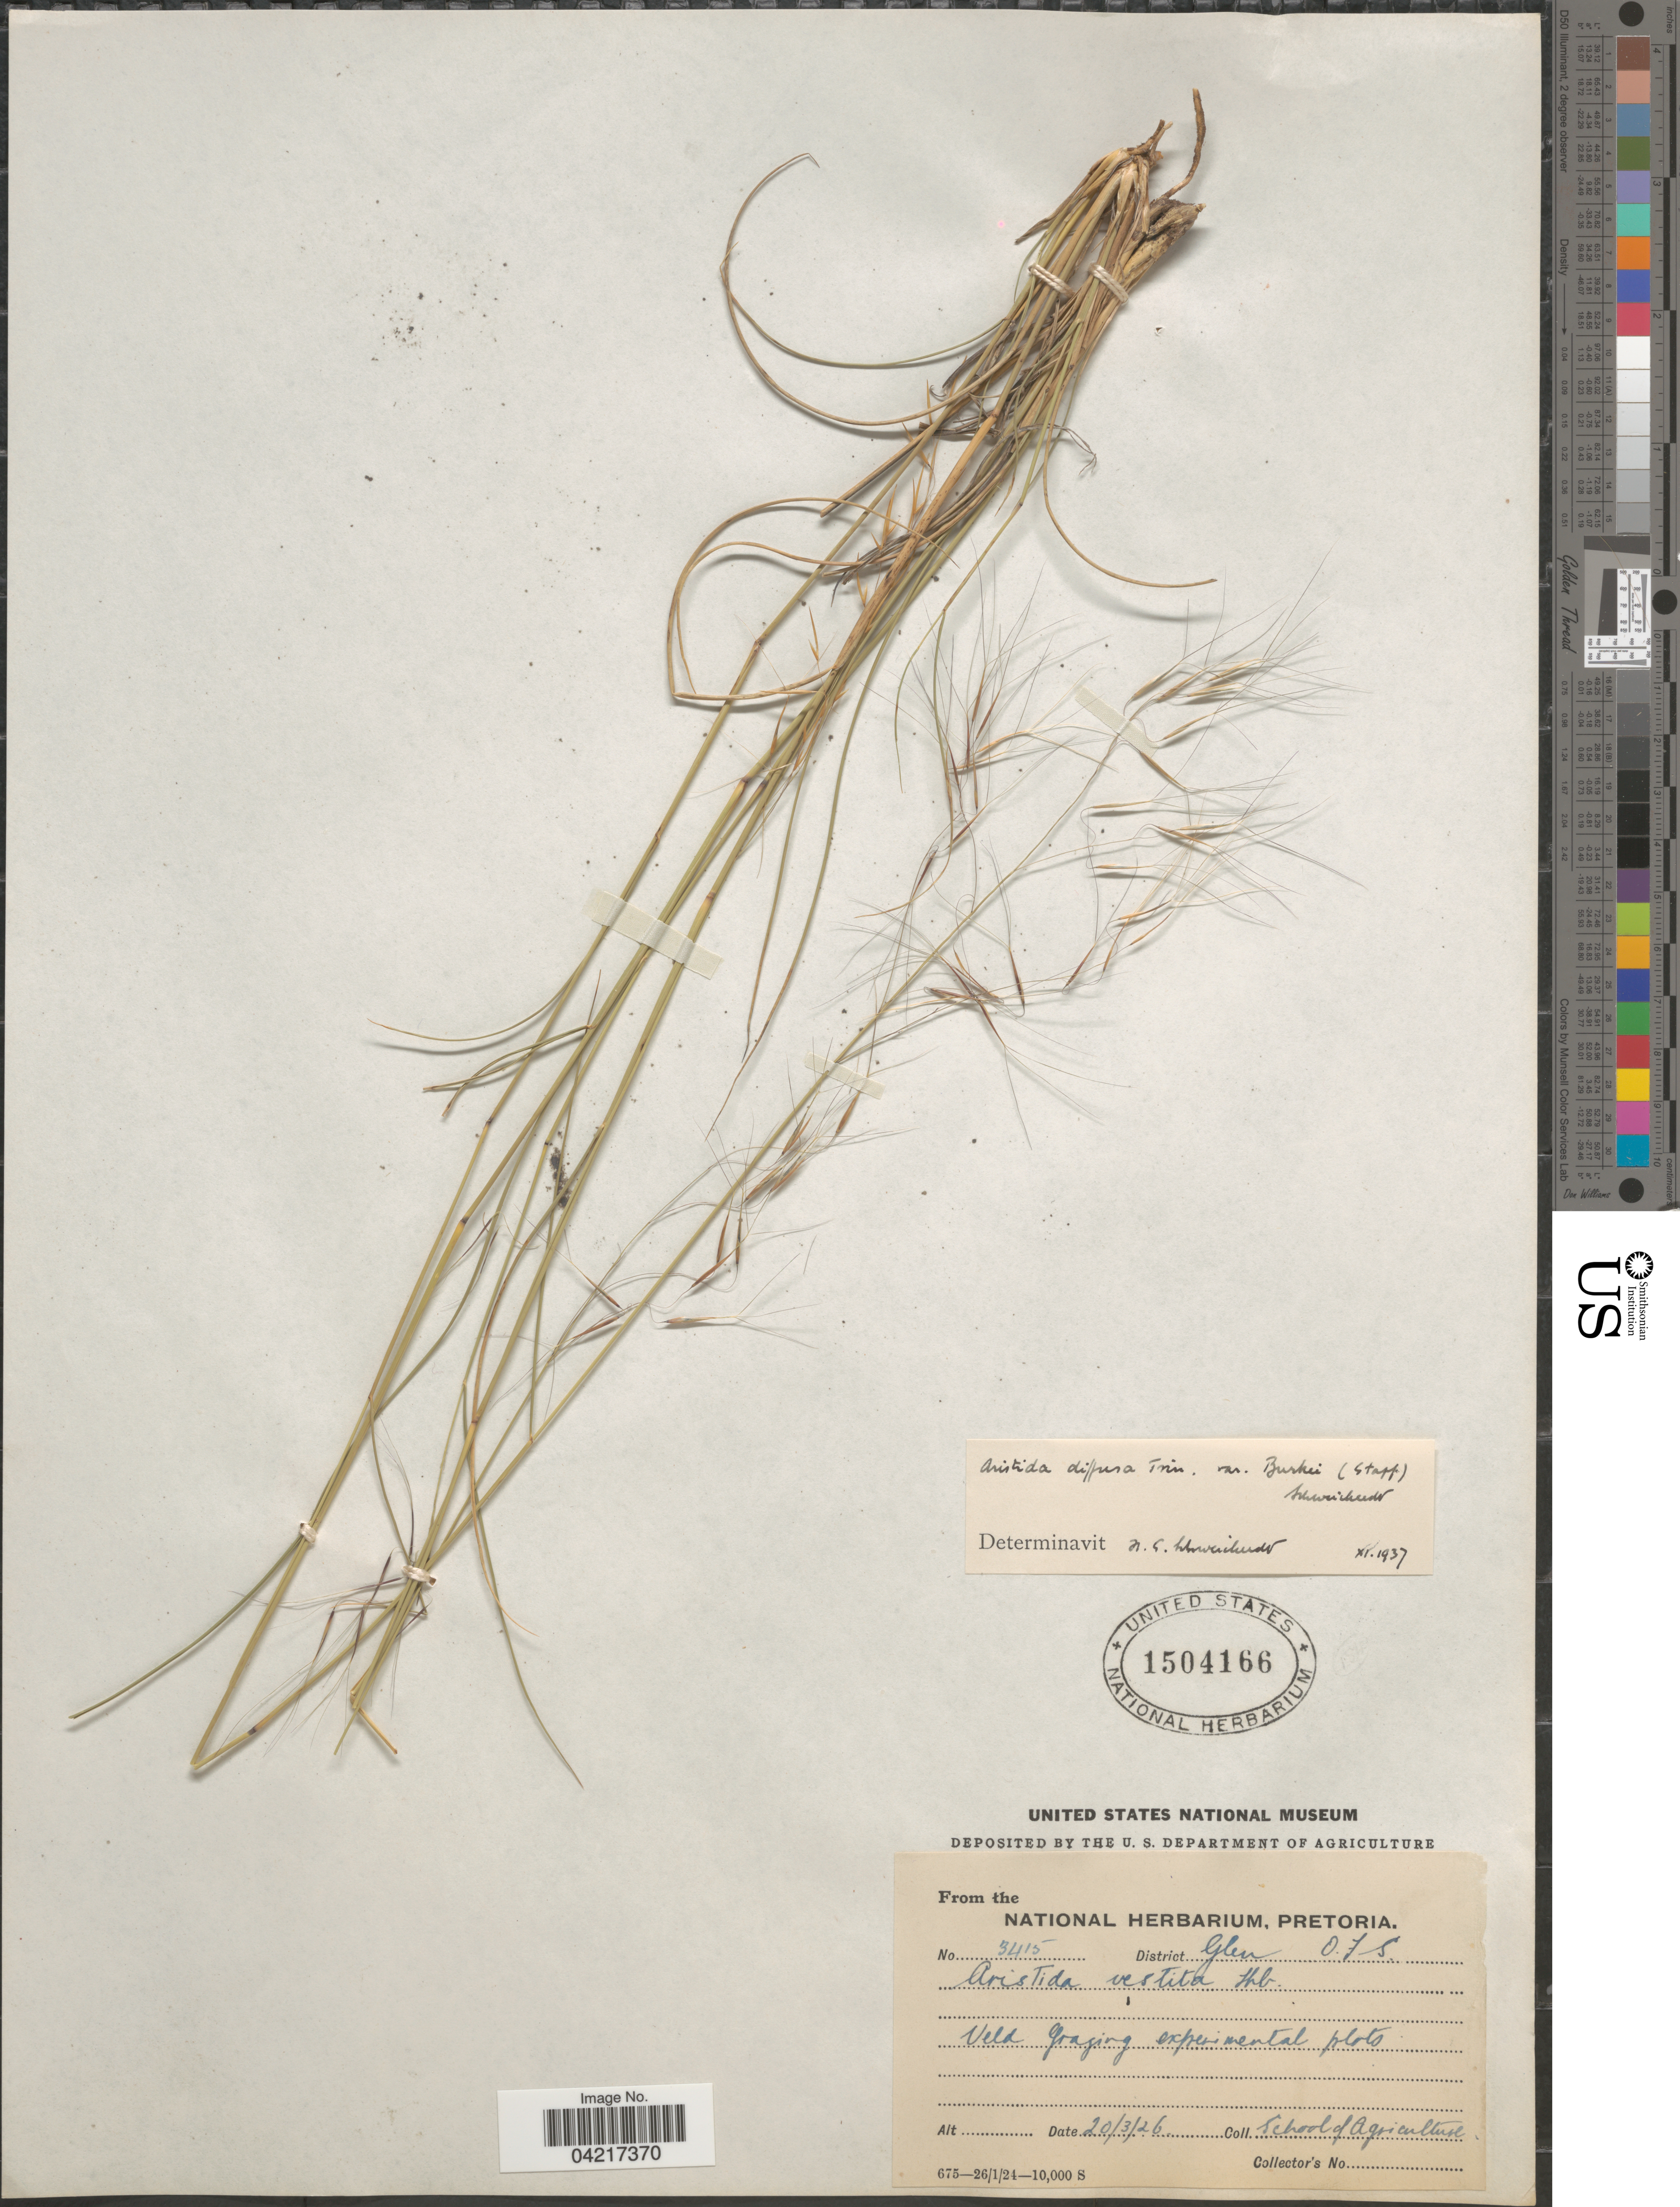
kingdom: Plantae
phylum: Tracheophyta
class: Liliopsida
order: Poales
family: Poaceae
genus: Aristida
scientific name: Aristida diffusa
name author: Trin.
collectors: School of Agriculture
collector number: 3415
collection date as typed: Transcribed d/m/y: 20/3/26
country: South Africa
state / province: Free State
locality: District Glen O.F.S. Veld Grazing experimental plots.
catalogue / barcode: US 1504166